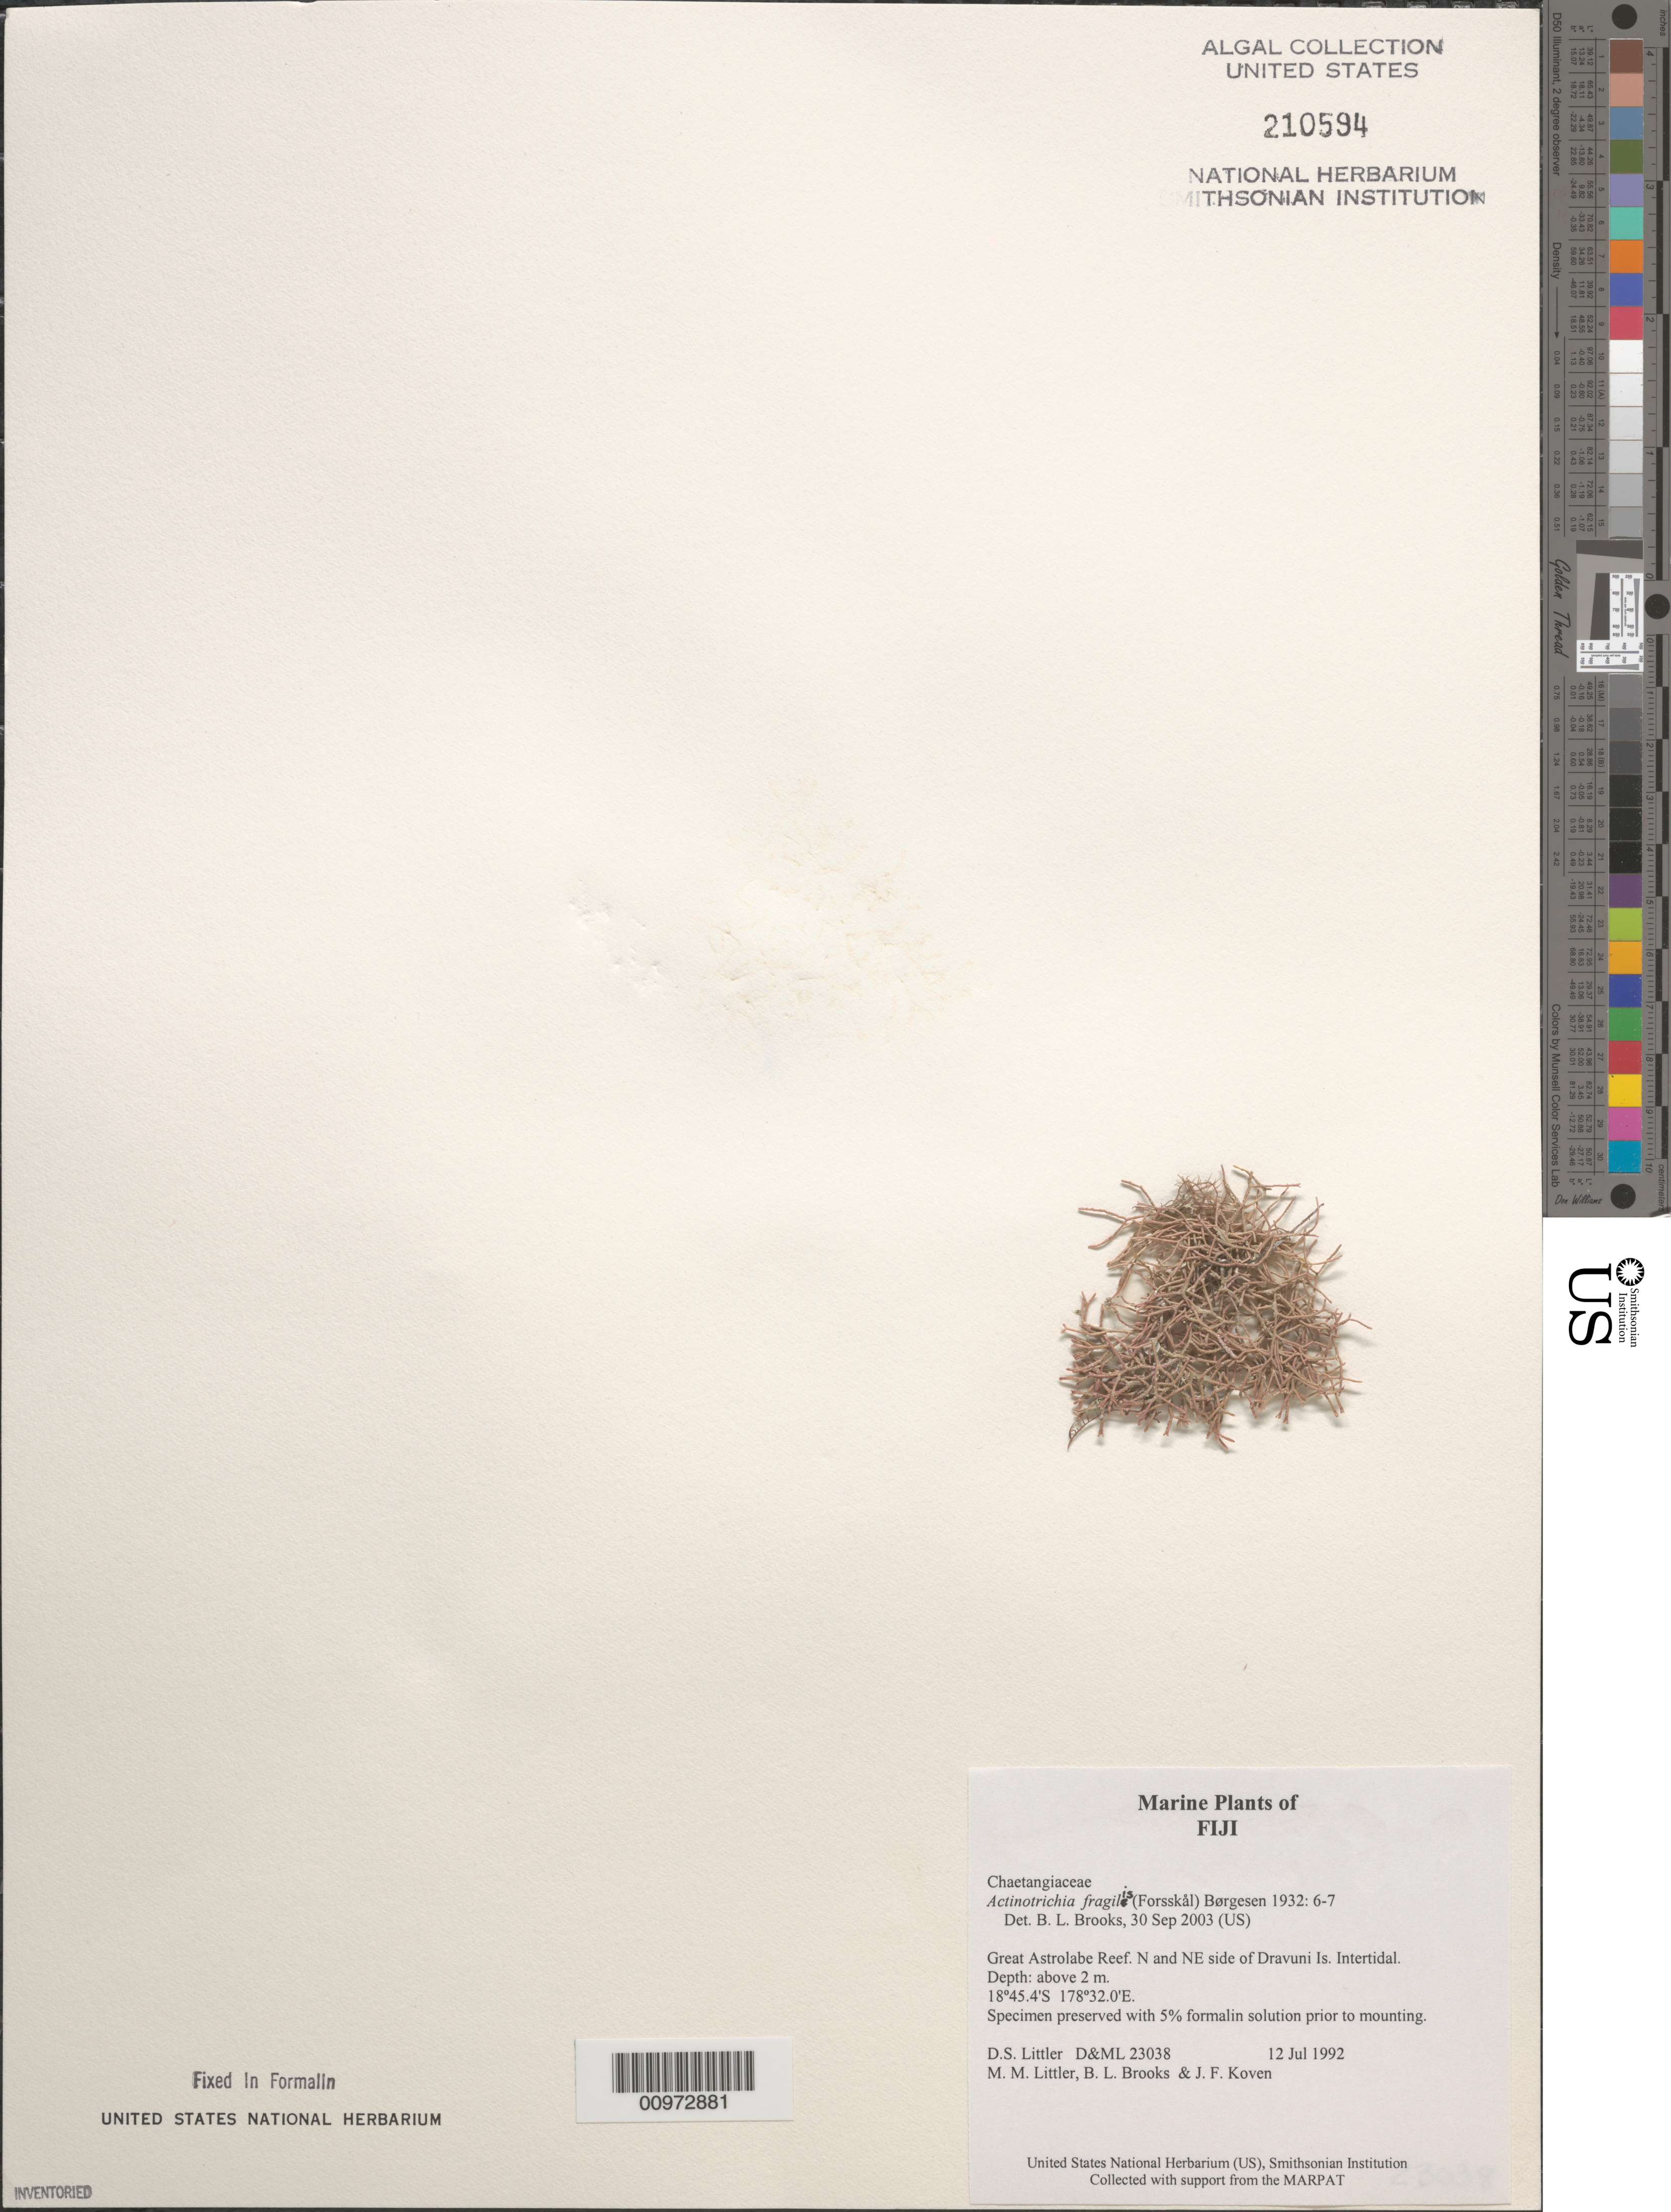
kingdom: Plantae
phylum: Rhodophyta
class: Florideophyceae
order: Nemaliales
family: Galaxauraceae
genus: Actinotrichia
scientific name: Actinotrichia fragilis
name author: (Forssk.) Børgesen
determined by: Brooks, B. L., (BOT), Smithsonian Institution - National Museum of Natural History (UNITED STATES)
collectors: D. S. Littler, M. M. Littler, B. Brooks & J. Koven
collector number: D&ML 23038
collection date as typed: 12 Jul 1992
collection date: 1992-07-12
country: Fiji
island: Dravuni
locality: Great Astrolabe Reef, north and northeast side of island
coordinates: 18 45.4'S, 178 32.0'E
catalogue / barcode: US 210594